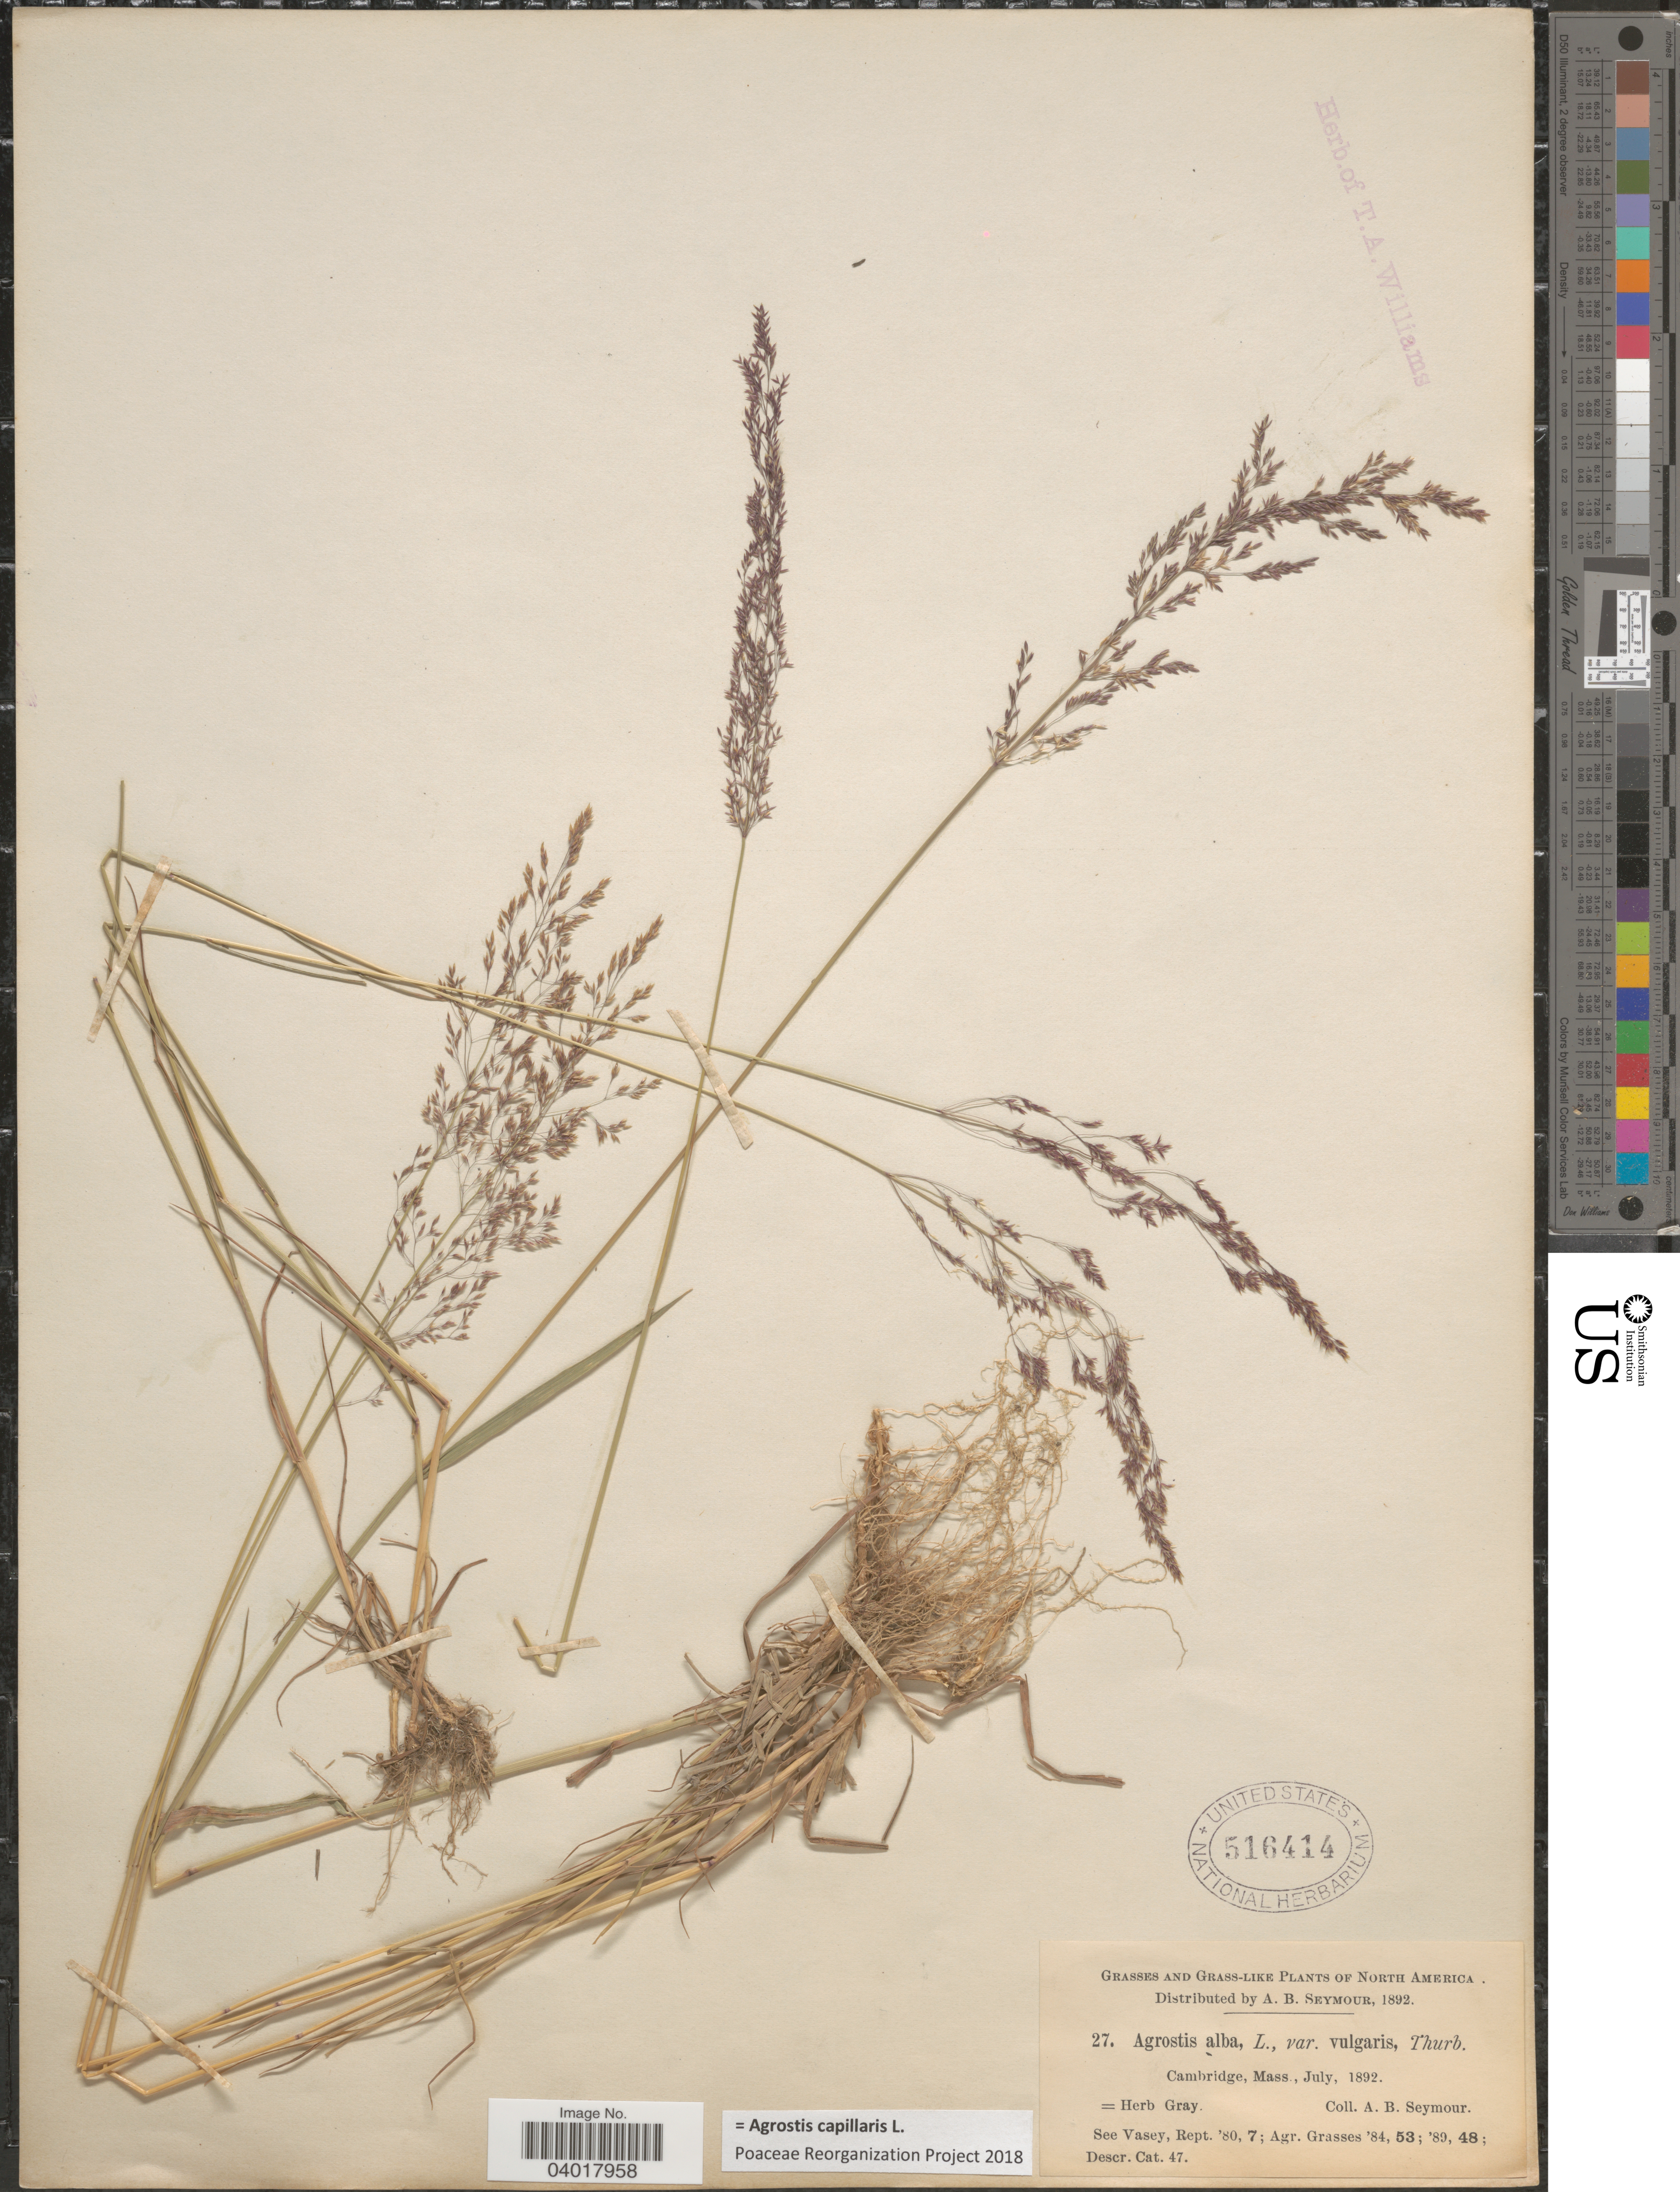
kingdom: Plantae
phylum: Tracheophyta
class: Liliopsida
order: Poales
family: Poaceae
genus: Agrostis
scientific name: Agrostis capillaris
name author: L.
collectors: A. Seymour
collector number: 27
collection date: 1892-07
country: United States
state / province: Massachusetts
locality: Cambridge.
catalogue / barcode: US 516414